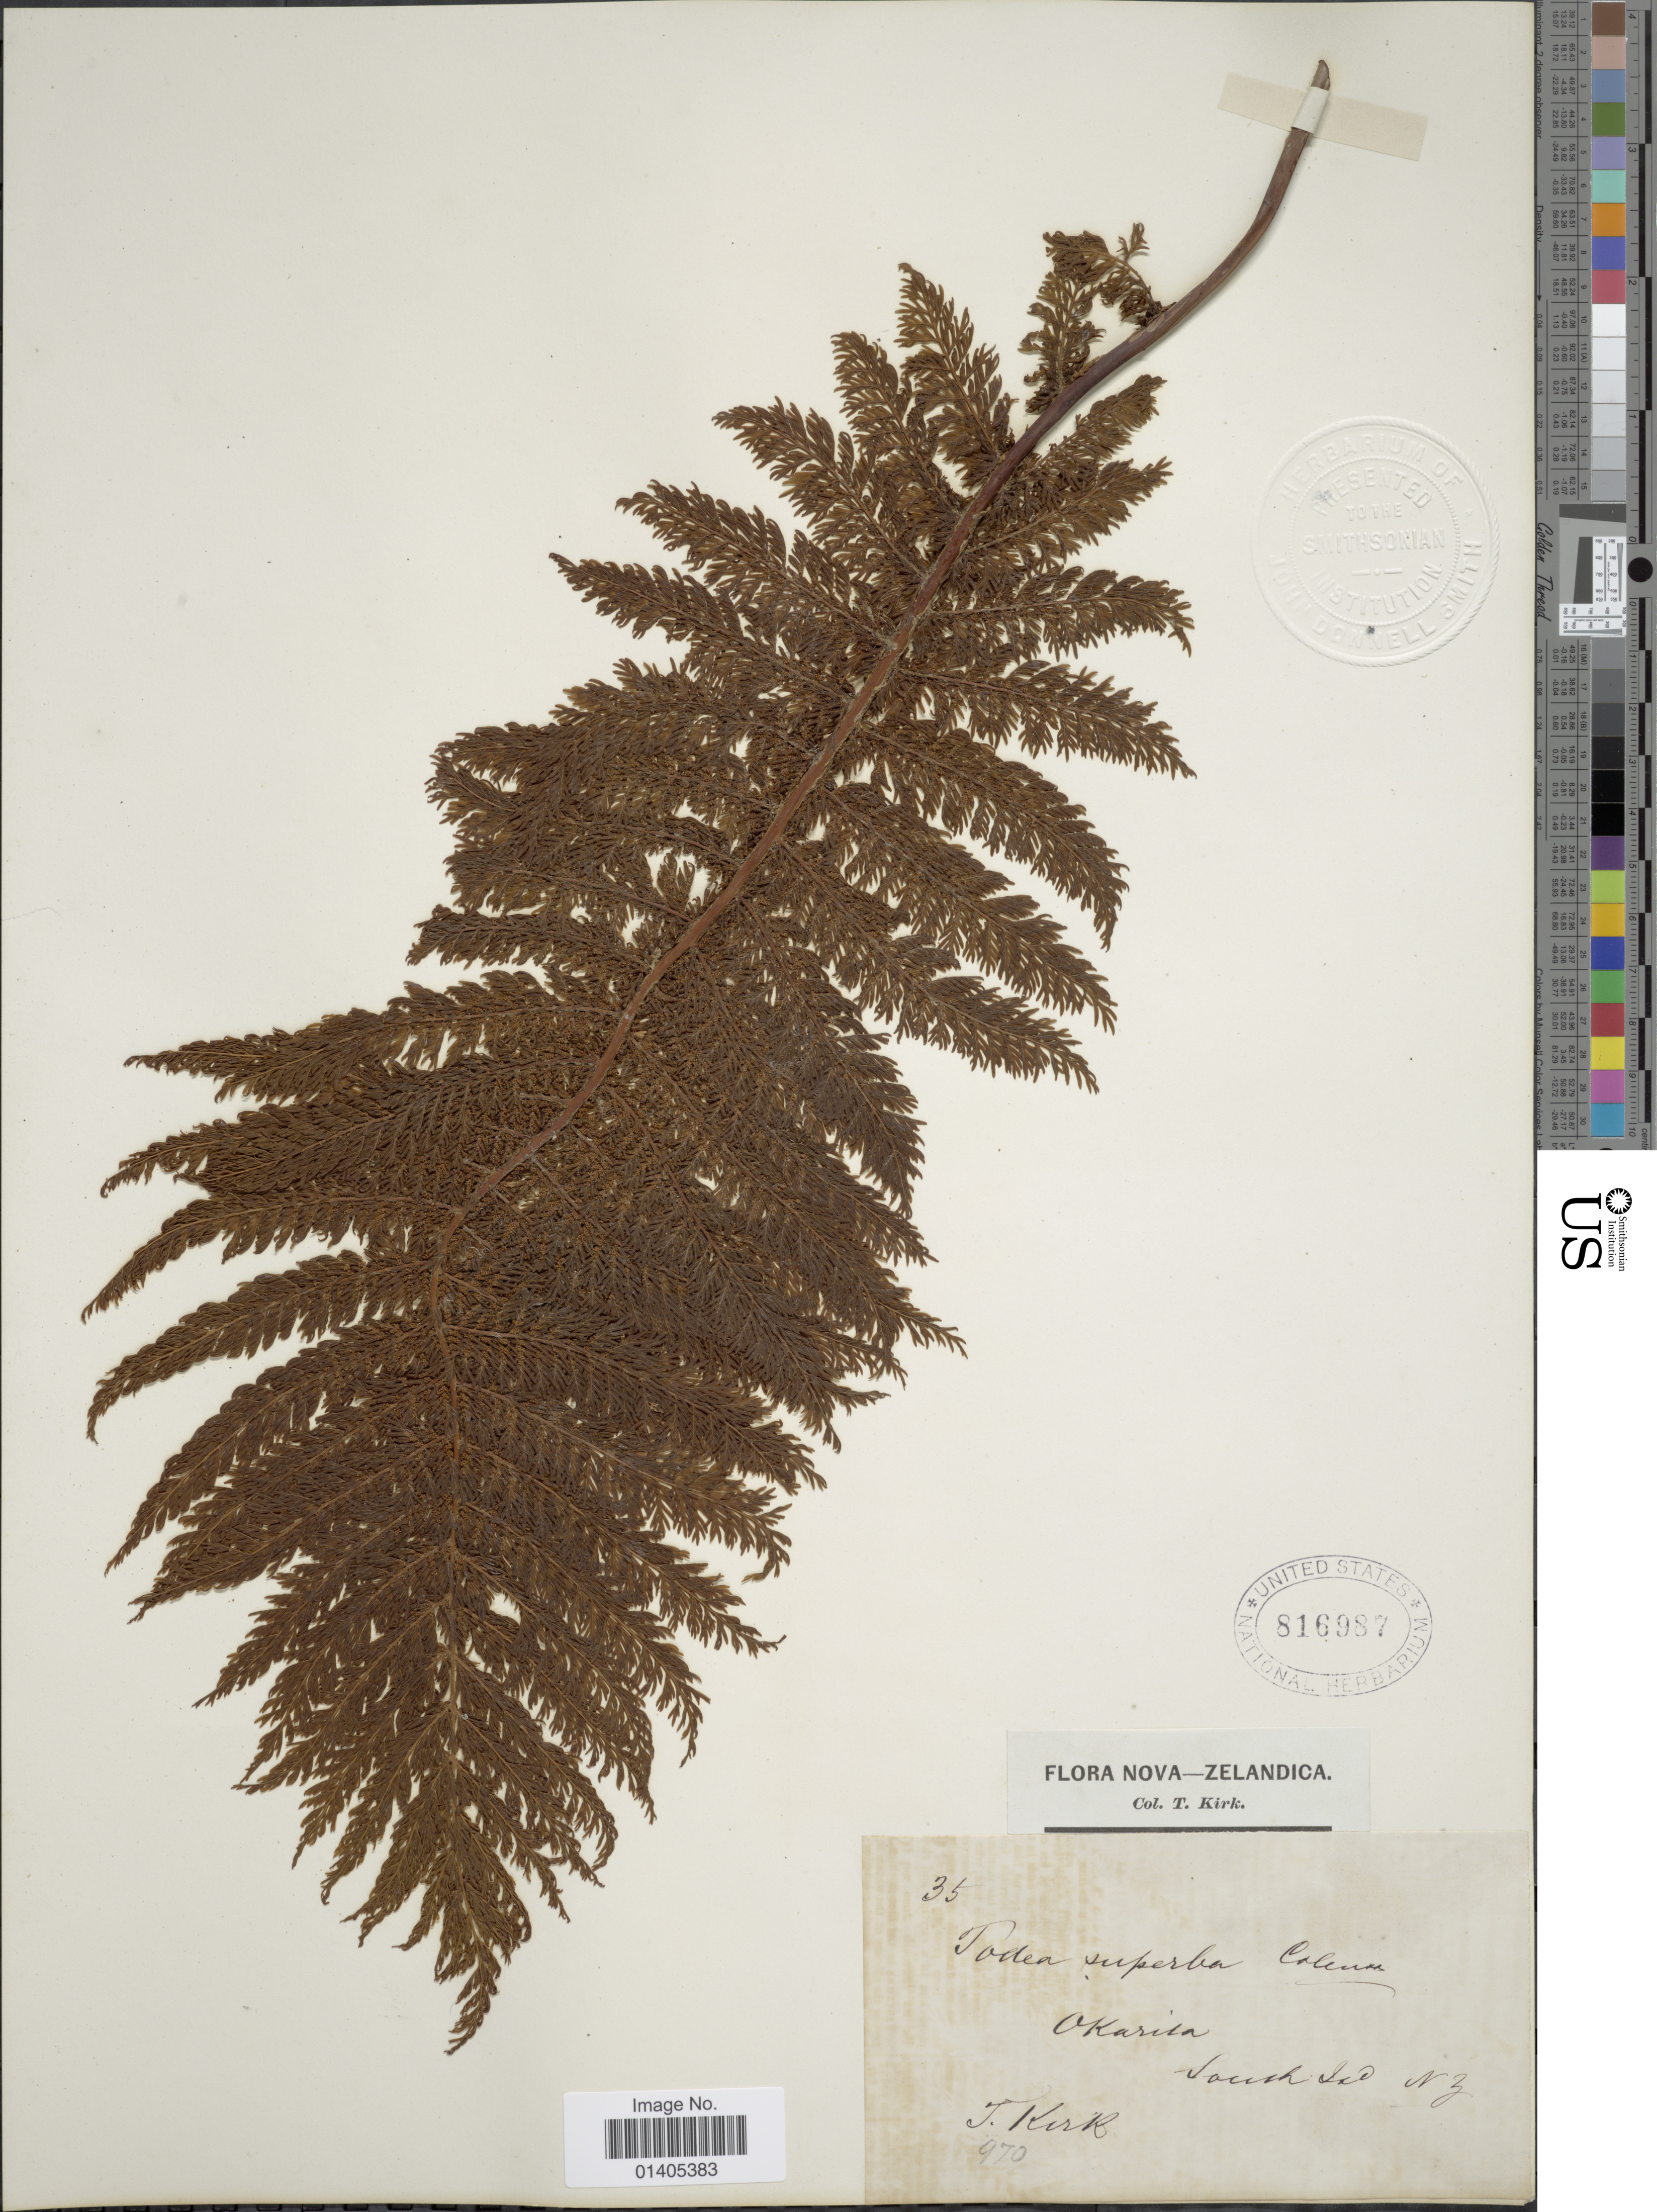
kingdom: Plantae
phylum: Tracheophyta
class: Polypodiopsida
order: Osmundales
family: Osmundaceae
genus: Leptopteris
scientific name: Leptopteris superba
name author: (Colenso) C. Presl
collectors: T. Kirk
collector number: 970 *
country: New Zealand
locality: Okaria, South Is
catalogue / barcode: US 816987